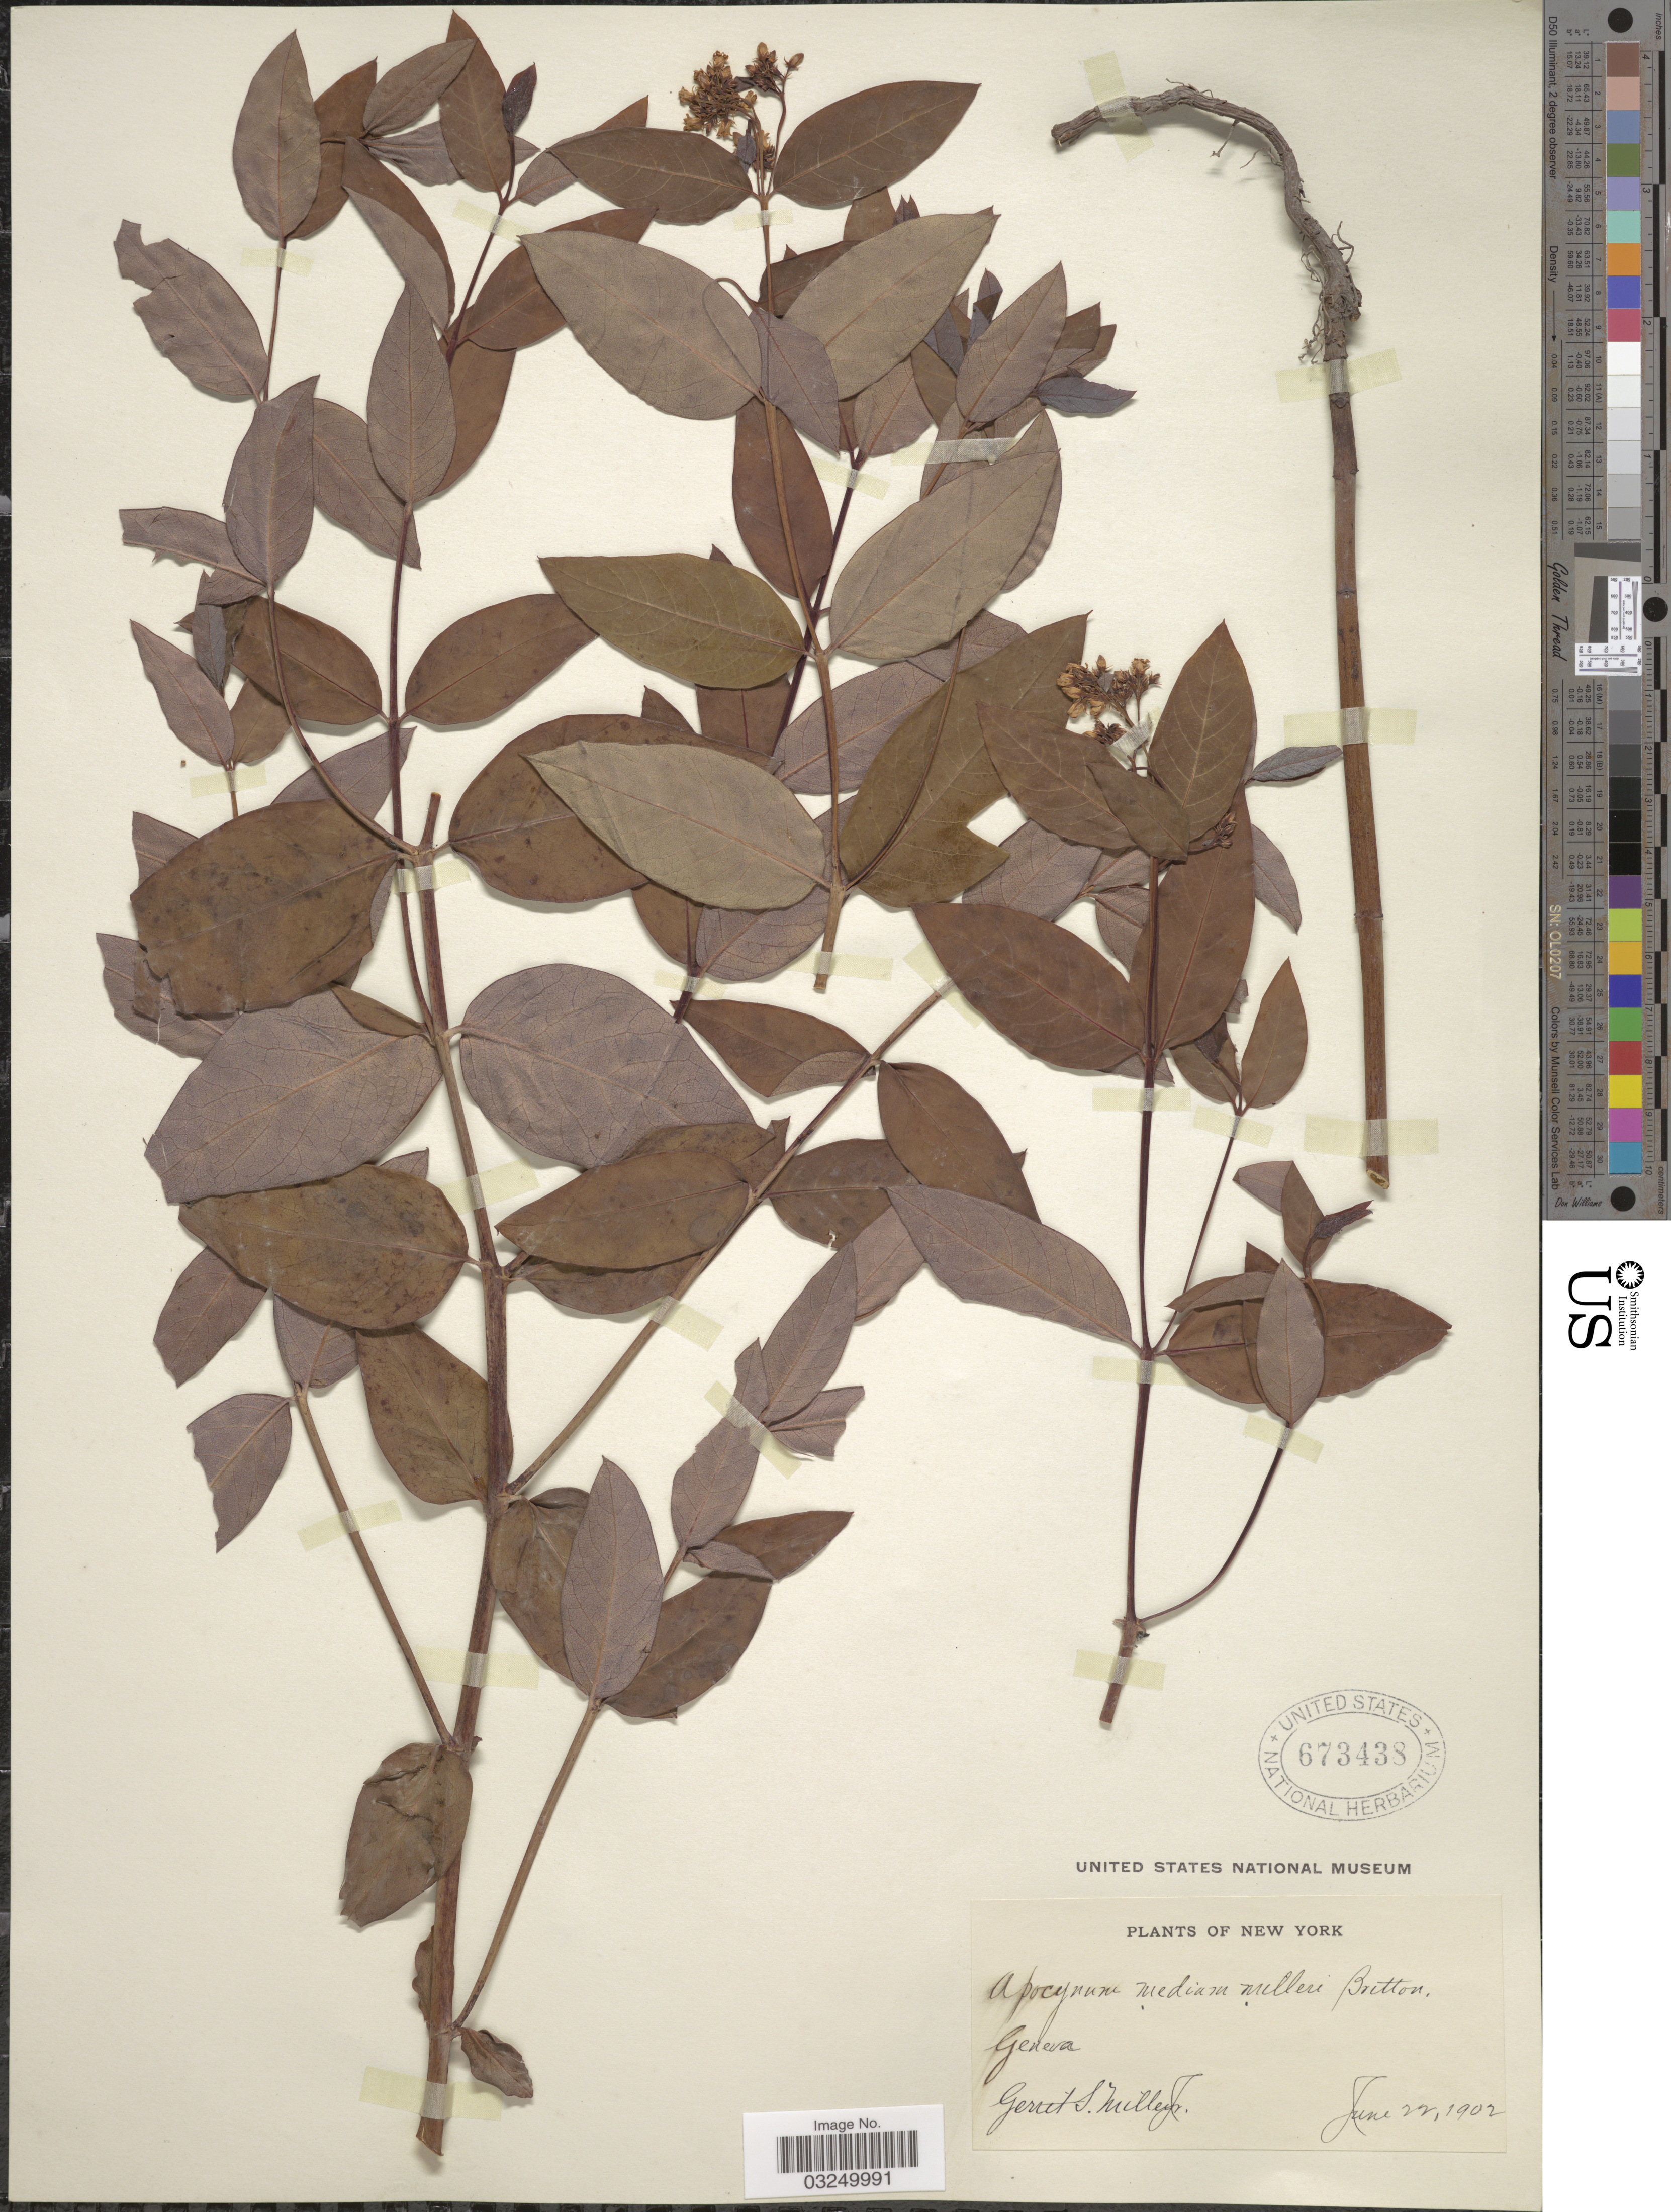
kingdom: Plantae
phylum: Tracheophyta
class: Magnoliopsida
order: Gentianales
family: Apocynaceae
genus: Apocynum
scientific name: Apocynum milleri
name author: Britton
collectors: G. S. Miller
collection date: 1902-06-22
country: United States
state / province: New York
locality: Geneva.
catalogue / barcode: US 673438